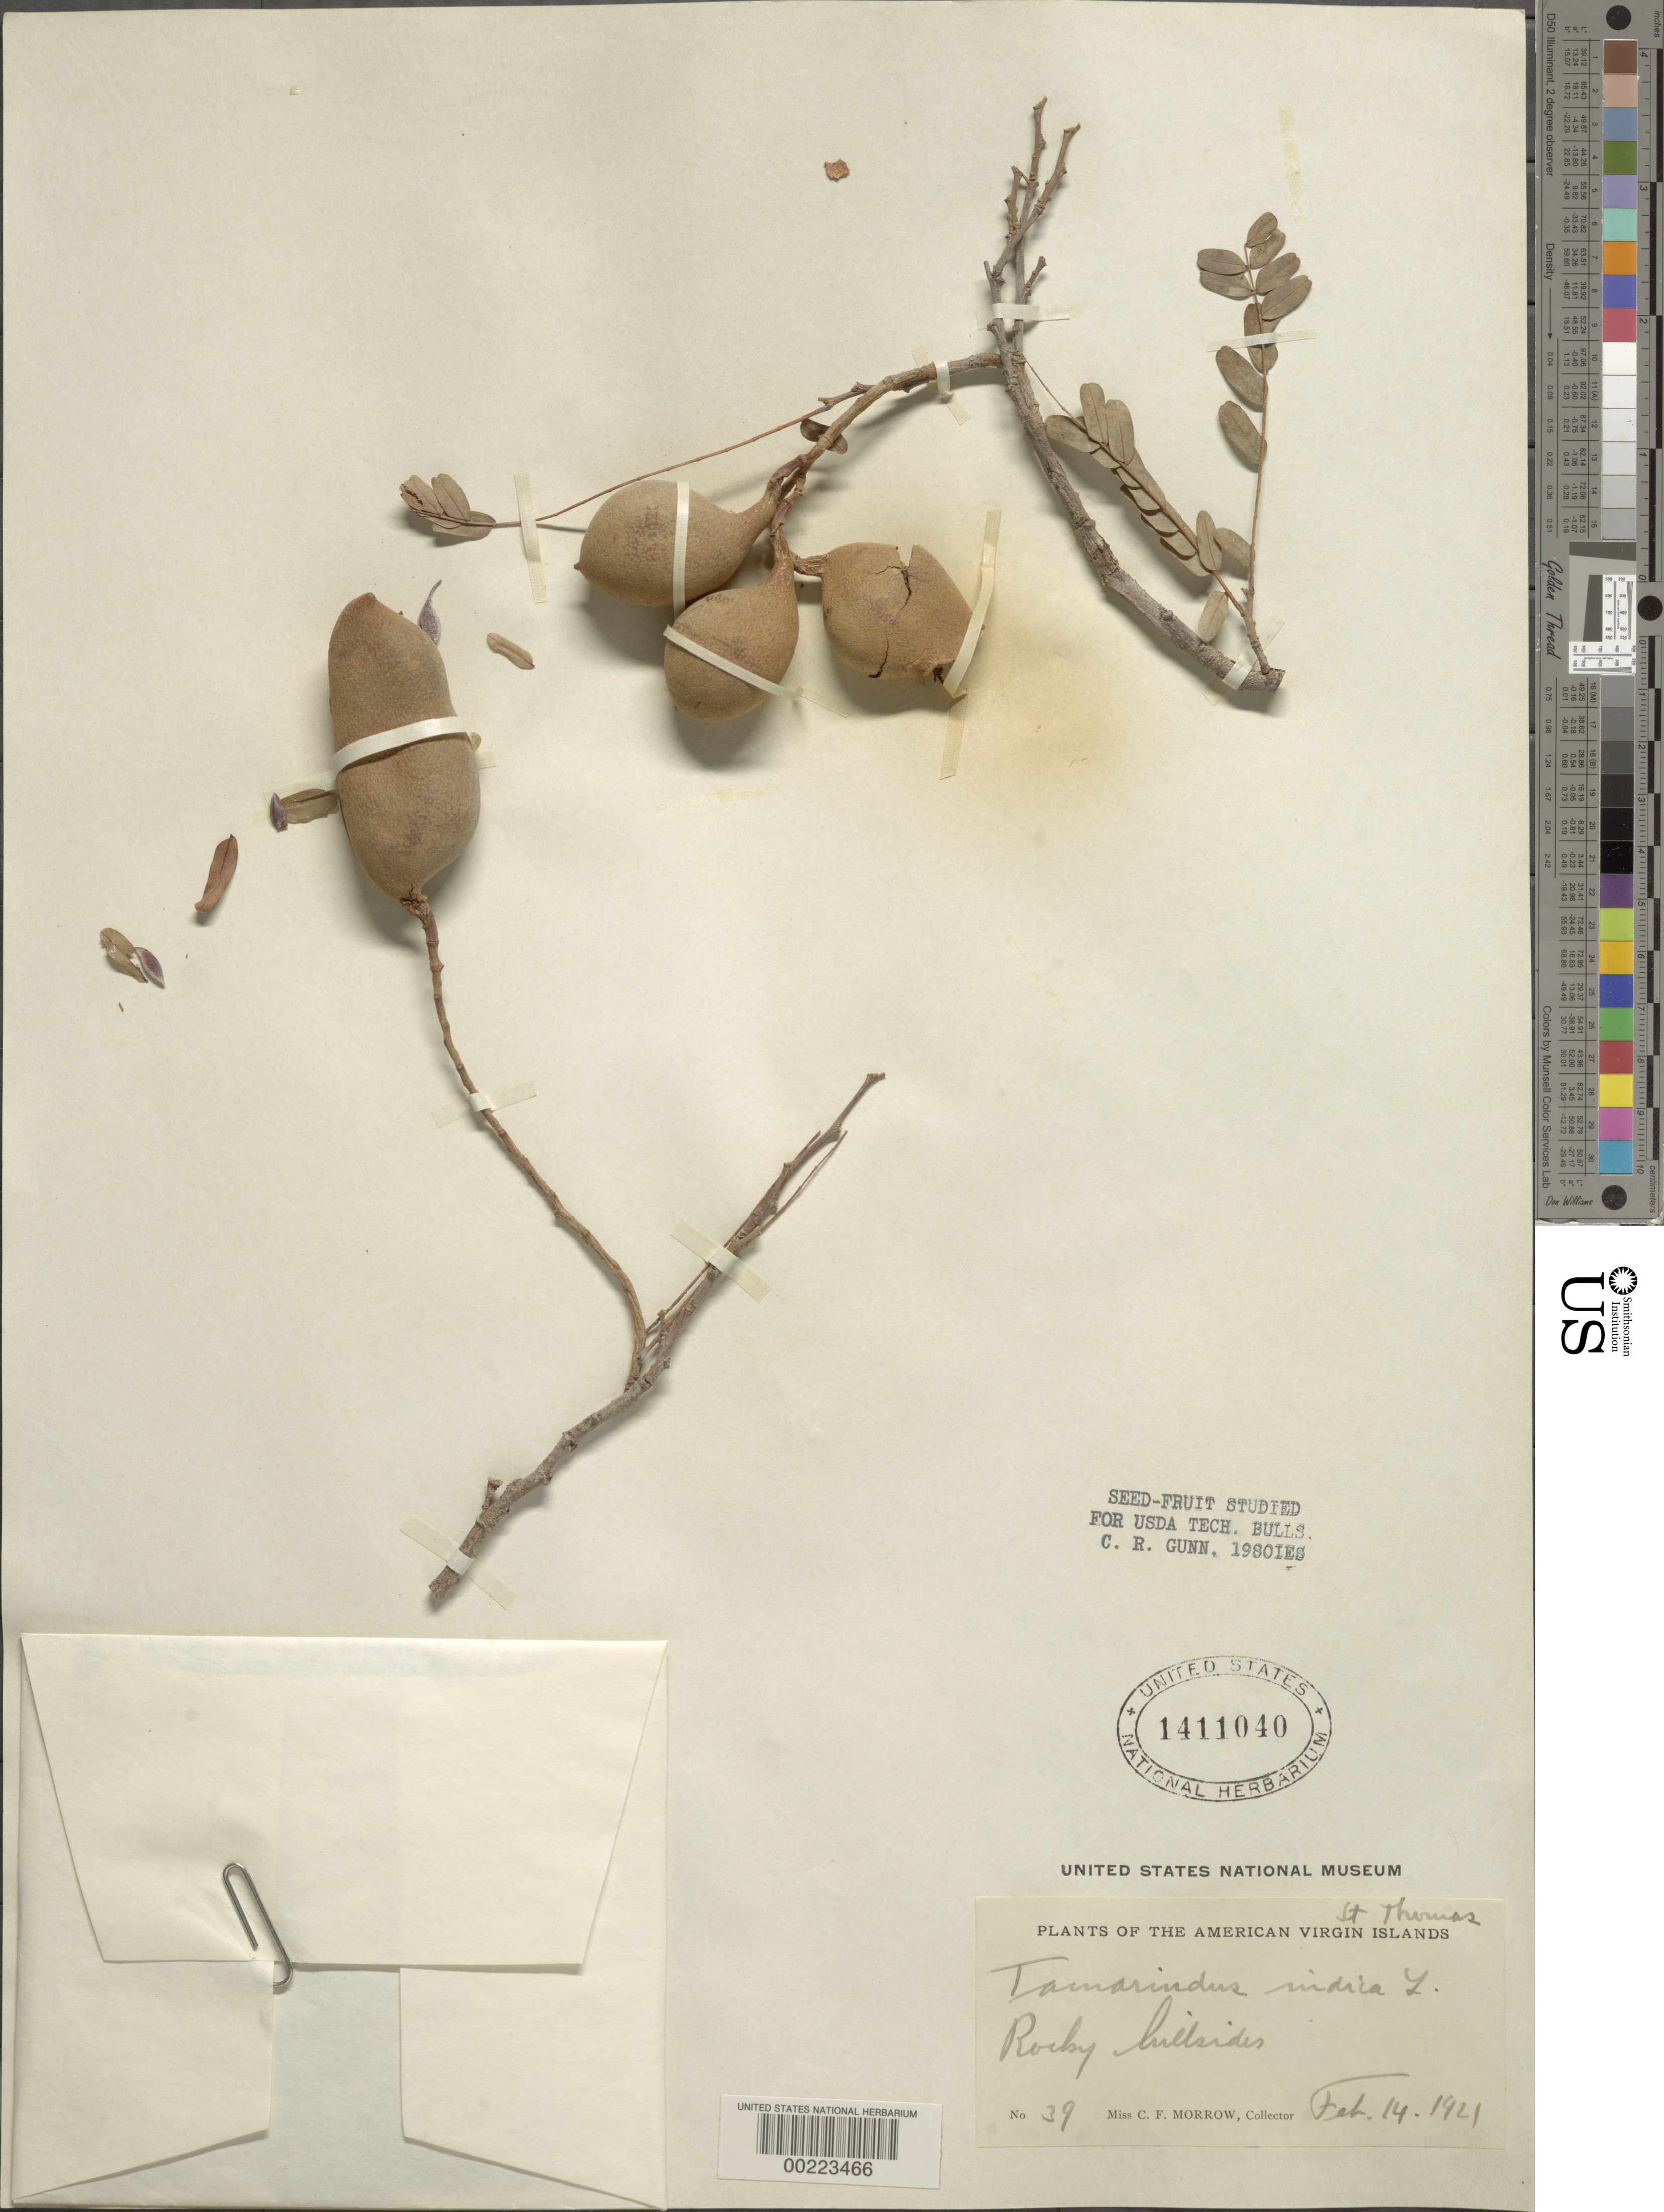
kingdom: Plantae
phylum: Tracheophyta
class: Magnoliopsida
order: Fabales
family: Fabaceae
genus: Tamarindus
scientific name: Tamarindus indica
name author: L.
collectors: C. Morrow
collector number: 39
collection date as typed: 14 Feb 1921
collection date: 1921-02-14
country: U.S. Virgin Islands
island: St. Thomas Island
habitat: Rocky hillsides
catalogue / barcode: US 1411040